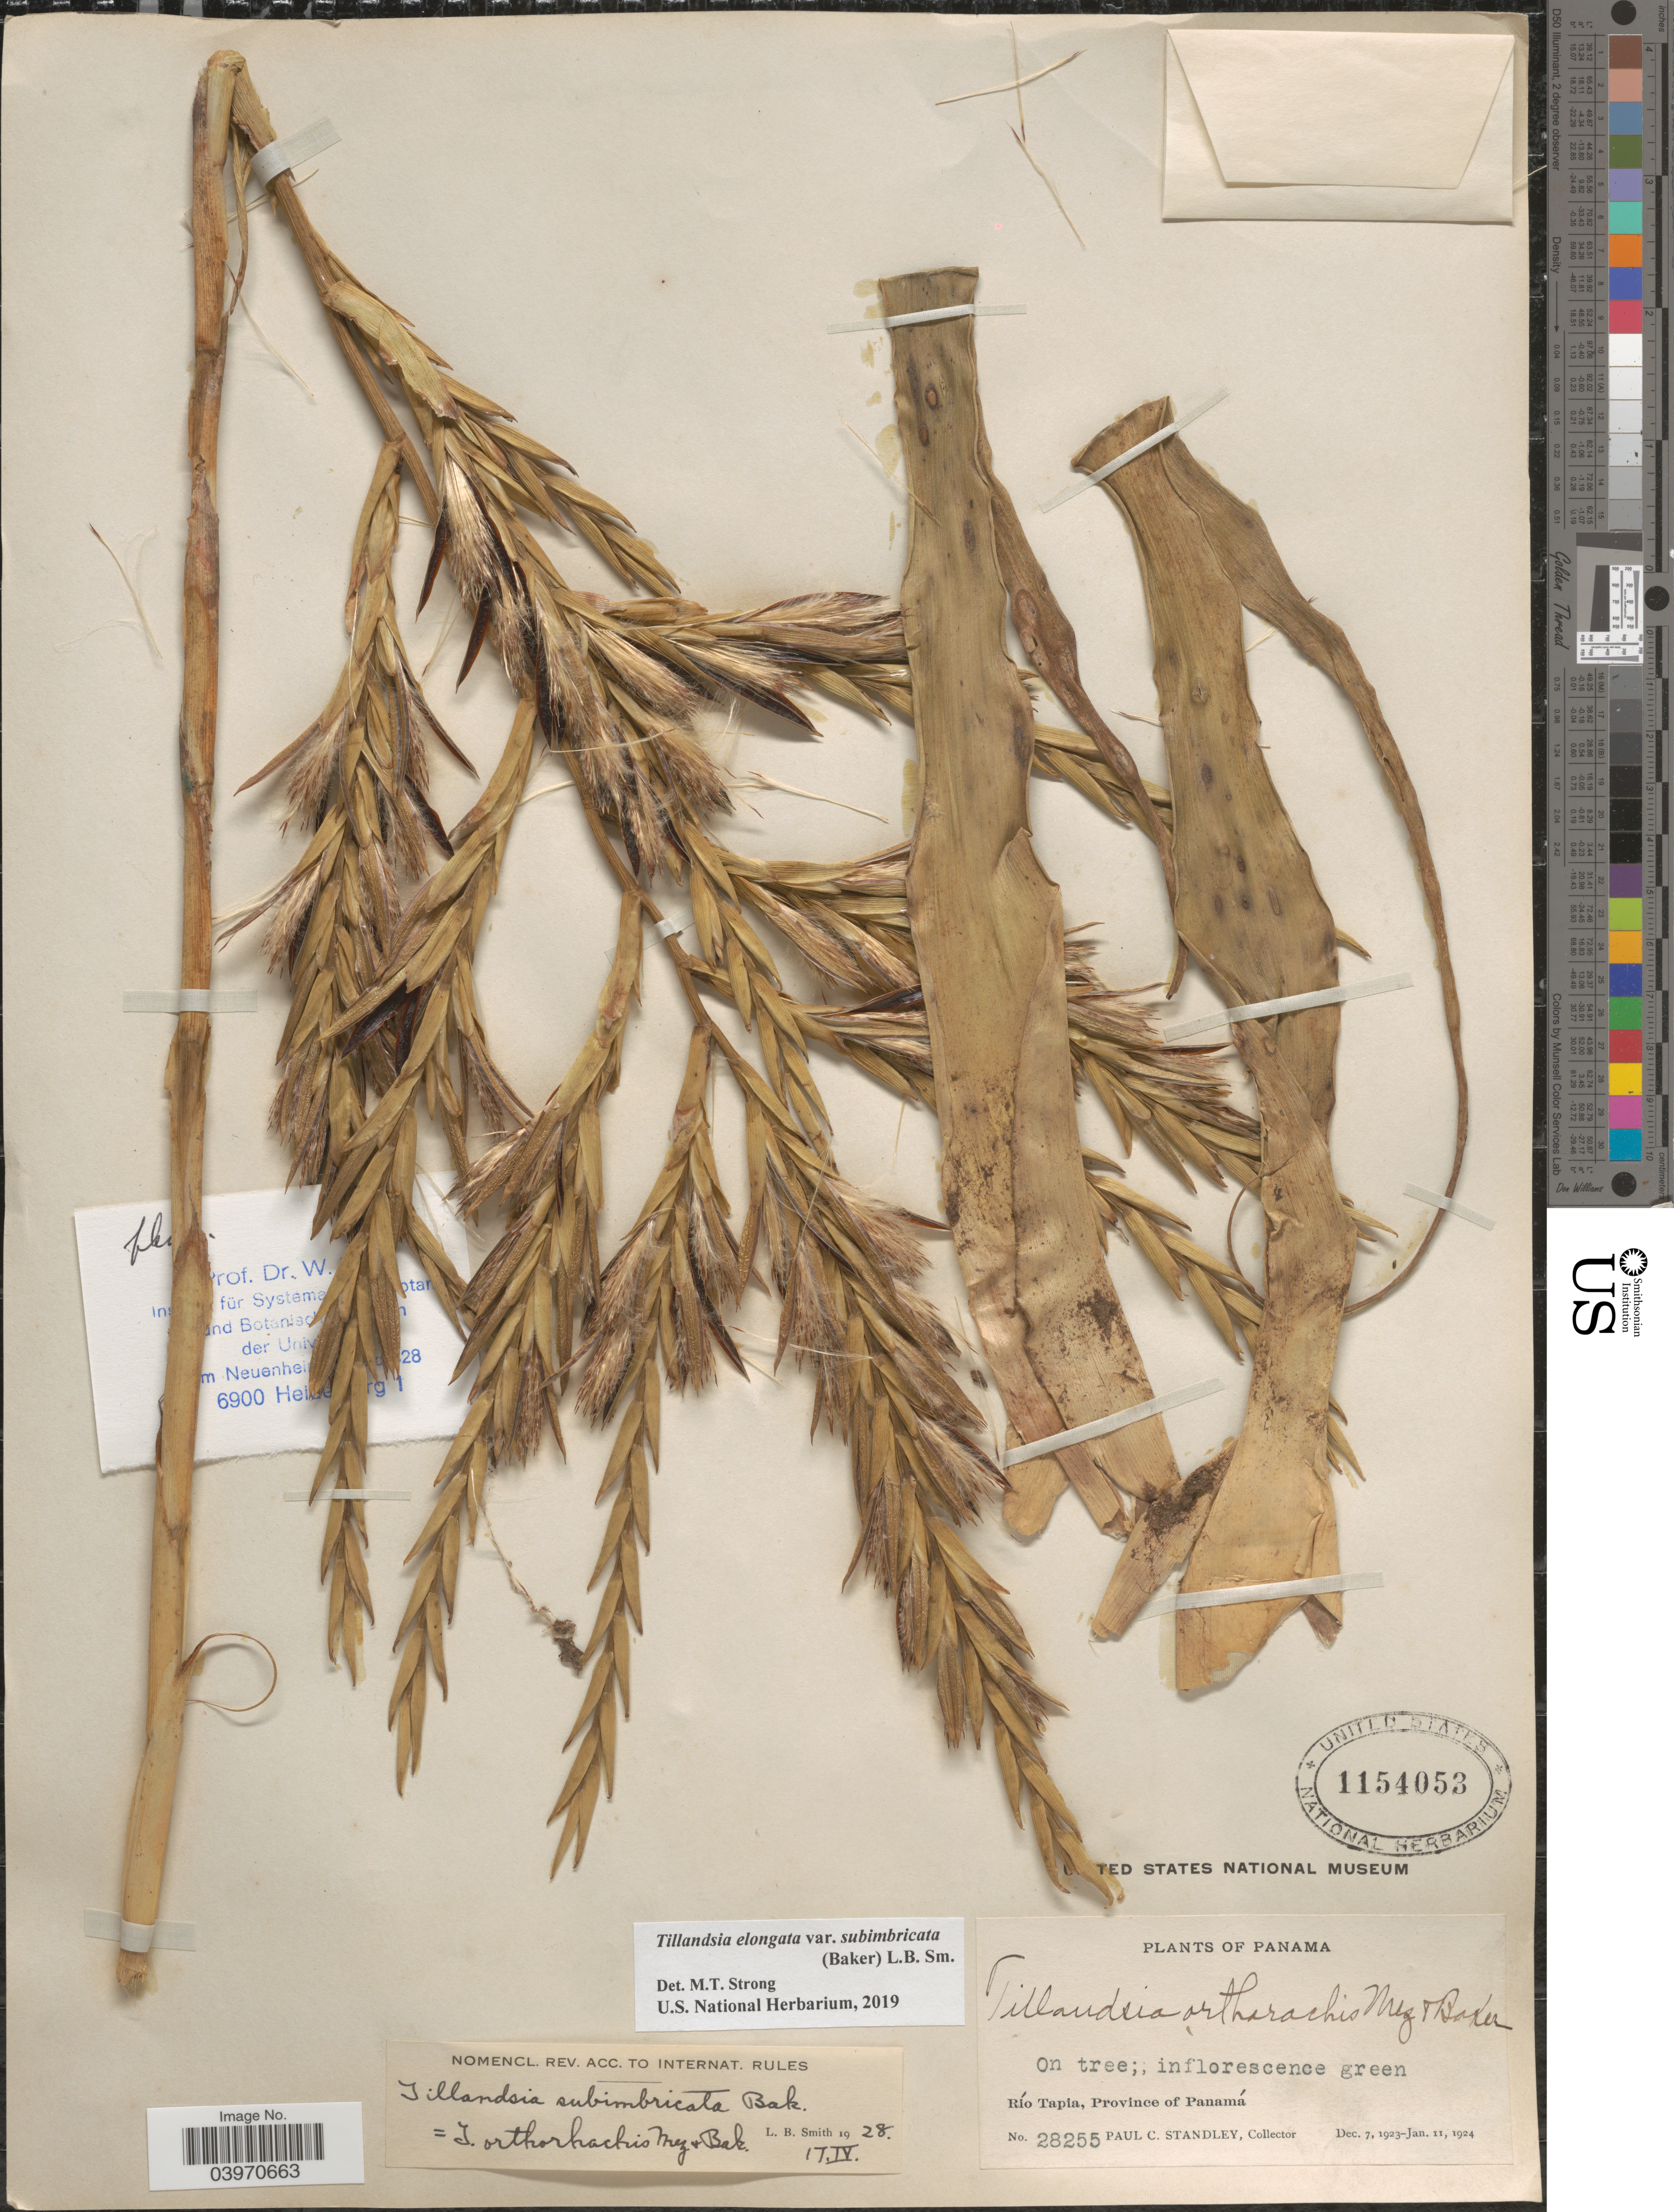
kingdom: Plantae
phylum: Tracheophyta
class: Liliopsida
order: Poales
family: Bromeliaceae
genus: Tillandsia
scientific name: Tillandsia elongata var. subimbricata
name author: (Baker) L.B. Sm.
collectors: P. C. Standley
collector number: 28255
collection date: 1923-12-07/1924-01-11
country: Panama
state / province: Panamá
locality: Río Tapia.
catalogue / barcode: US 1154053